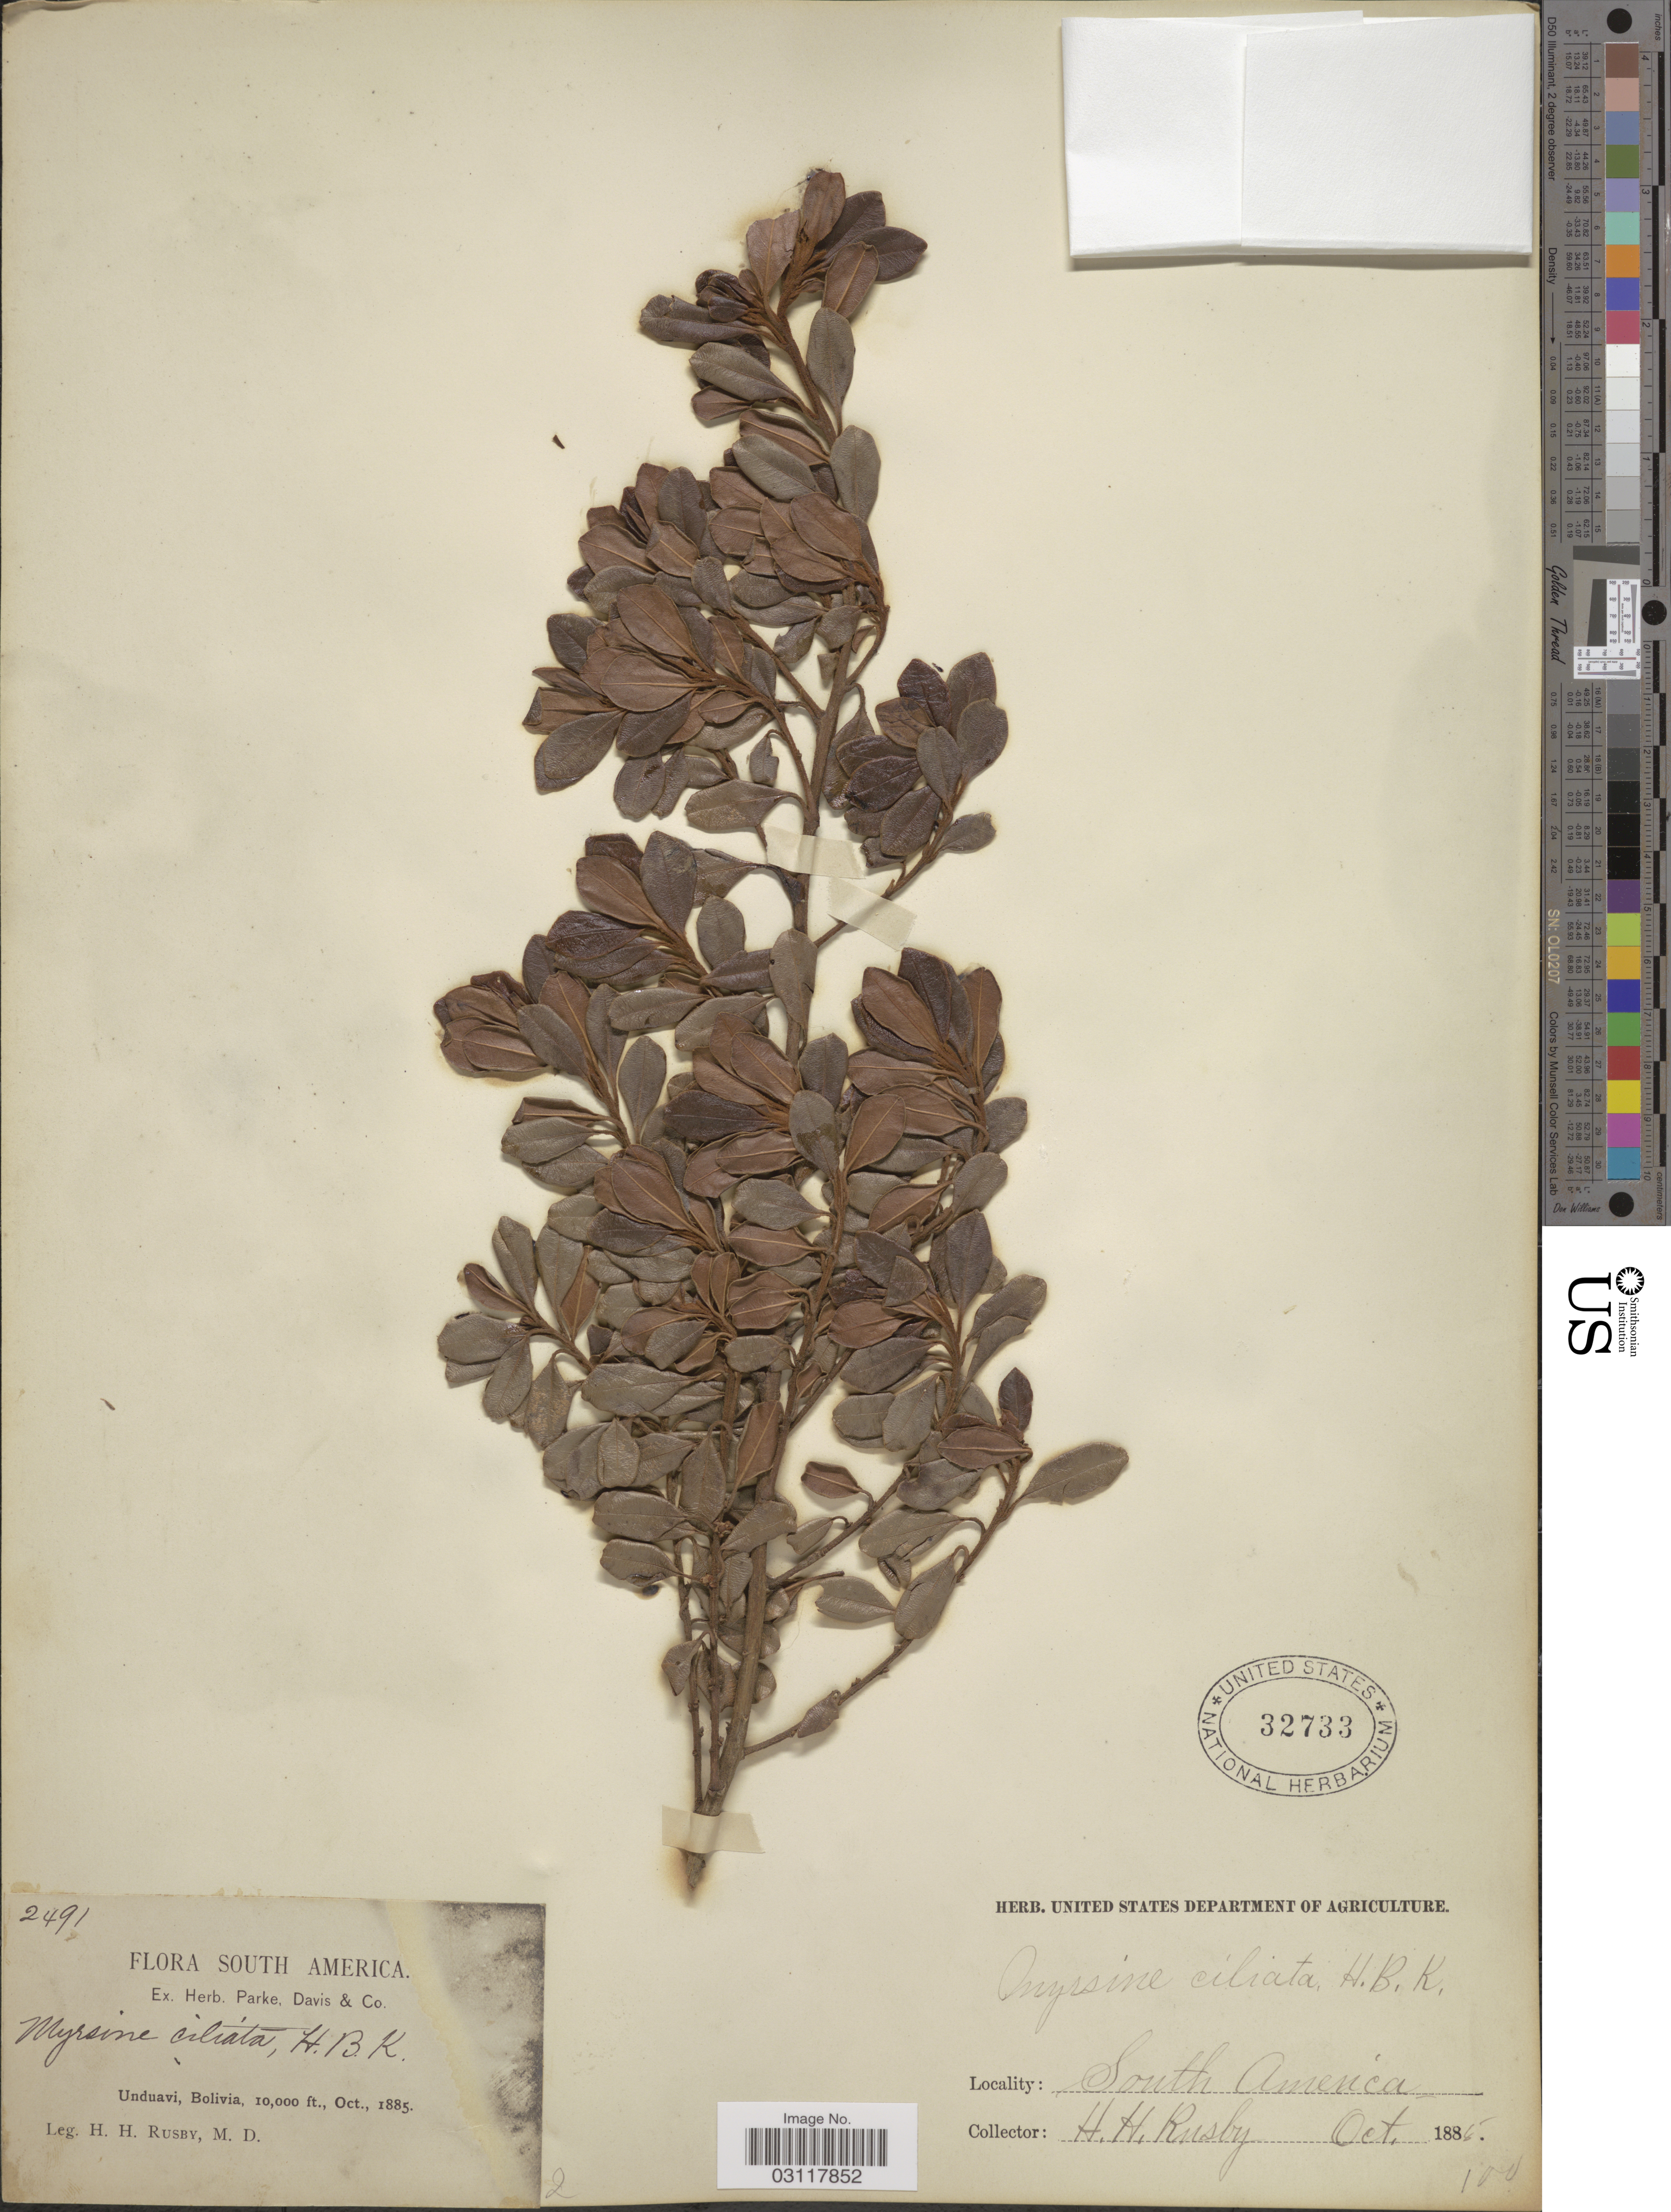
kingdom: Plantae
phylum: Tracheophyta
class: Magnoliopsida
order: Ericales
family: Primulaceae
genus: Rapanea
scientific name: Rapanea dependens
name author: (Ruiz & Pav.) Mez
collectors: H. H. Rusby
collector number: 2491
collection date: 1885-10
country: Bolivia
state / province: La Paz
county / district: Nor Yungas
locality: Unduavi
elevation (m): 3048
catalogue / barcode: US 32733